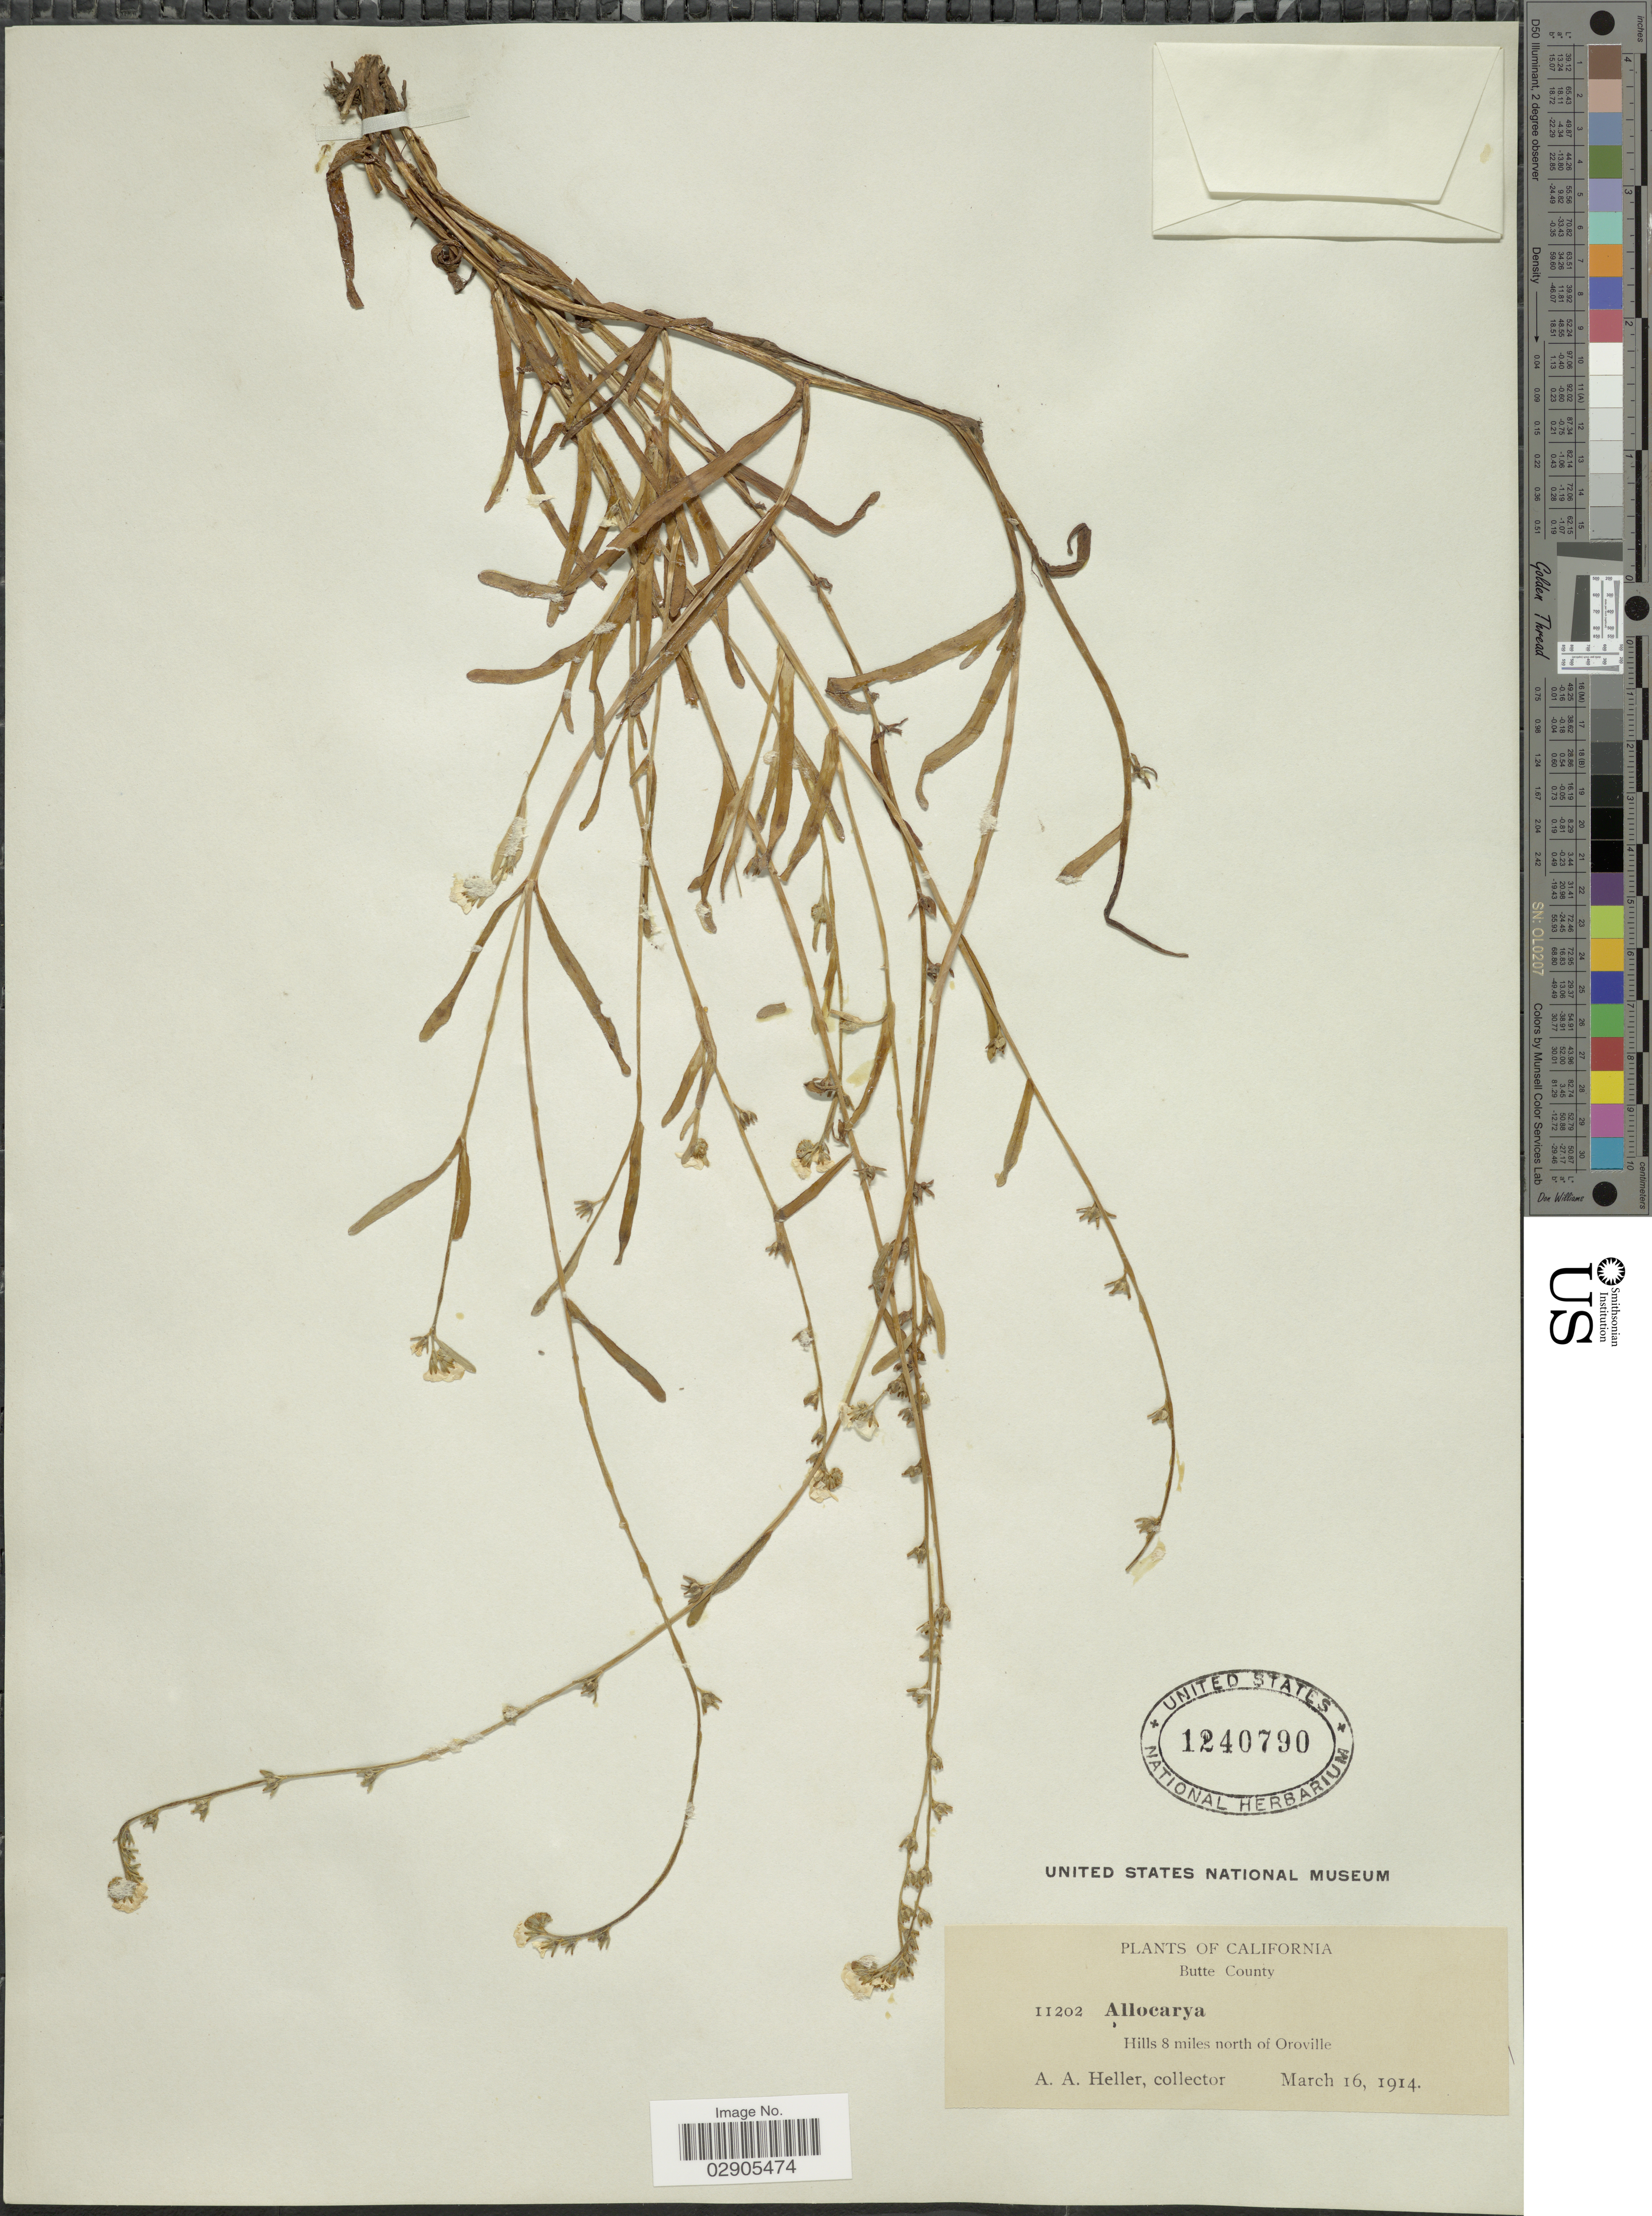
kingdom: Plantae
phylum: Tracheophyta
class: Magnoliopsida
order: Boraginales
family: Boraginaceae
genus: Allocarya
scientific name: Allocarya sp.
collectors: A. A. Heller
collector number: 11202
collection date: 1914-03-16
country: United States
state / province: California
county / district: Butte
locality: Butte County. Hills 8 miles north of Oroville.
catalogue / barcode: US 1240790